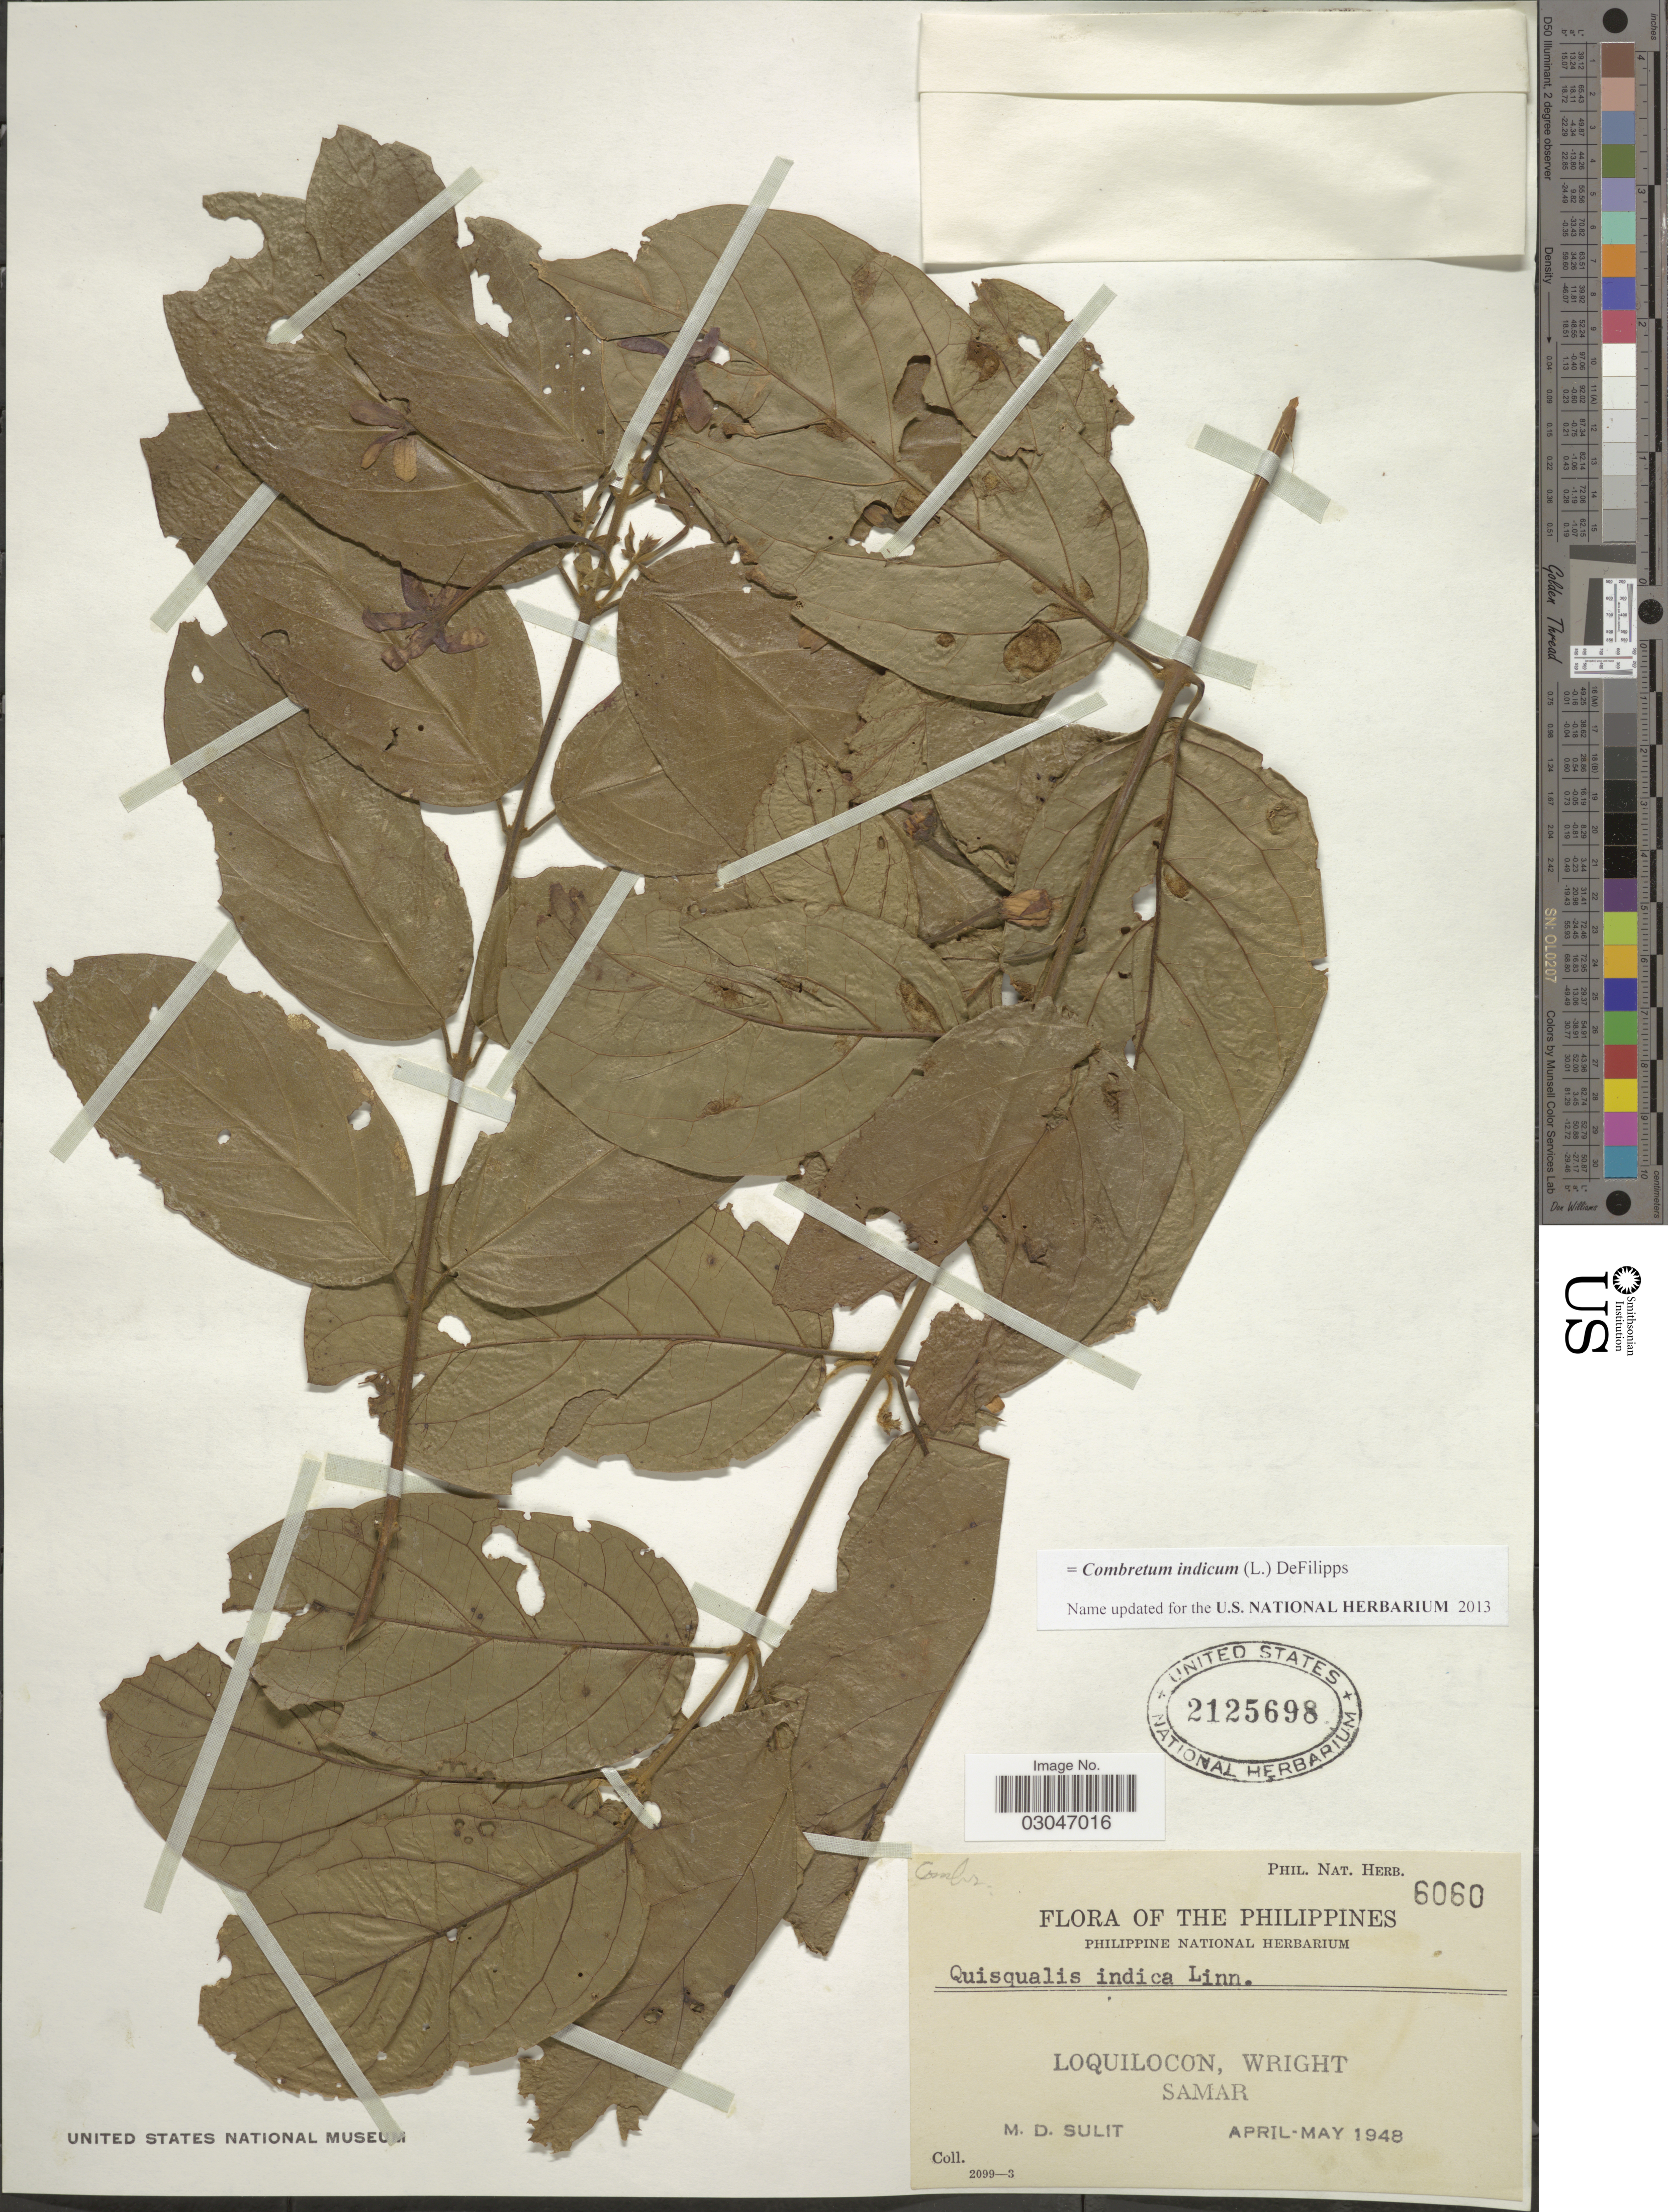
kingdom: Plantae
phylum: Tracheophyta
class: Magnoliopsida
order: Myrtales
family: Combretaceae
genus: Combretum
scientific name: Combretum indicum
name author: (L.) DeFilipps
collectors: M. Sulit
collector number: Phil. Nat. Herb. 6060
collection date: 1948-04/1948-05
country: Philippines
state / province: Eastern Visayas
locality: Loquilocon, Wright, Samar.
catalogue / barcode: US 2125698